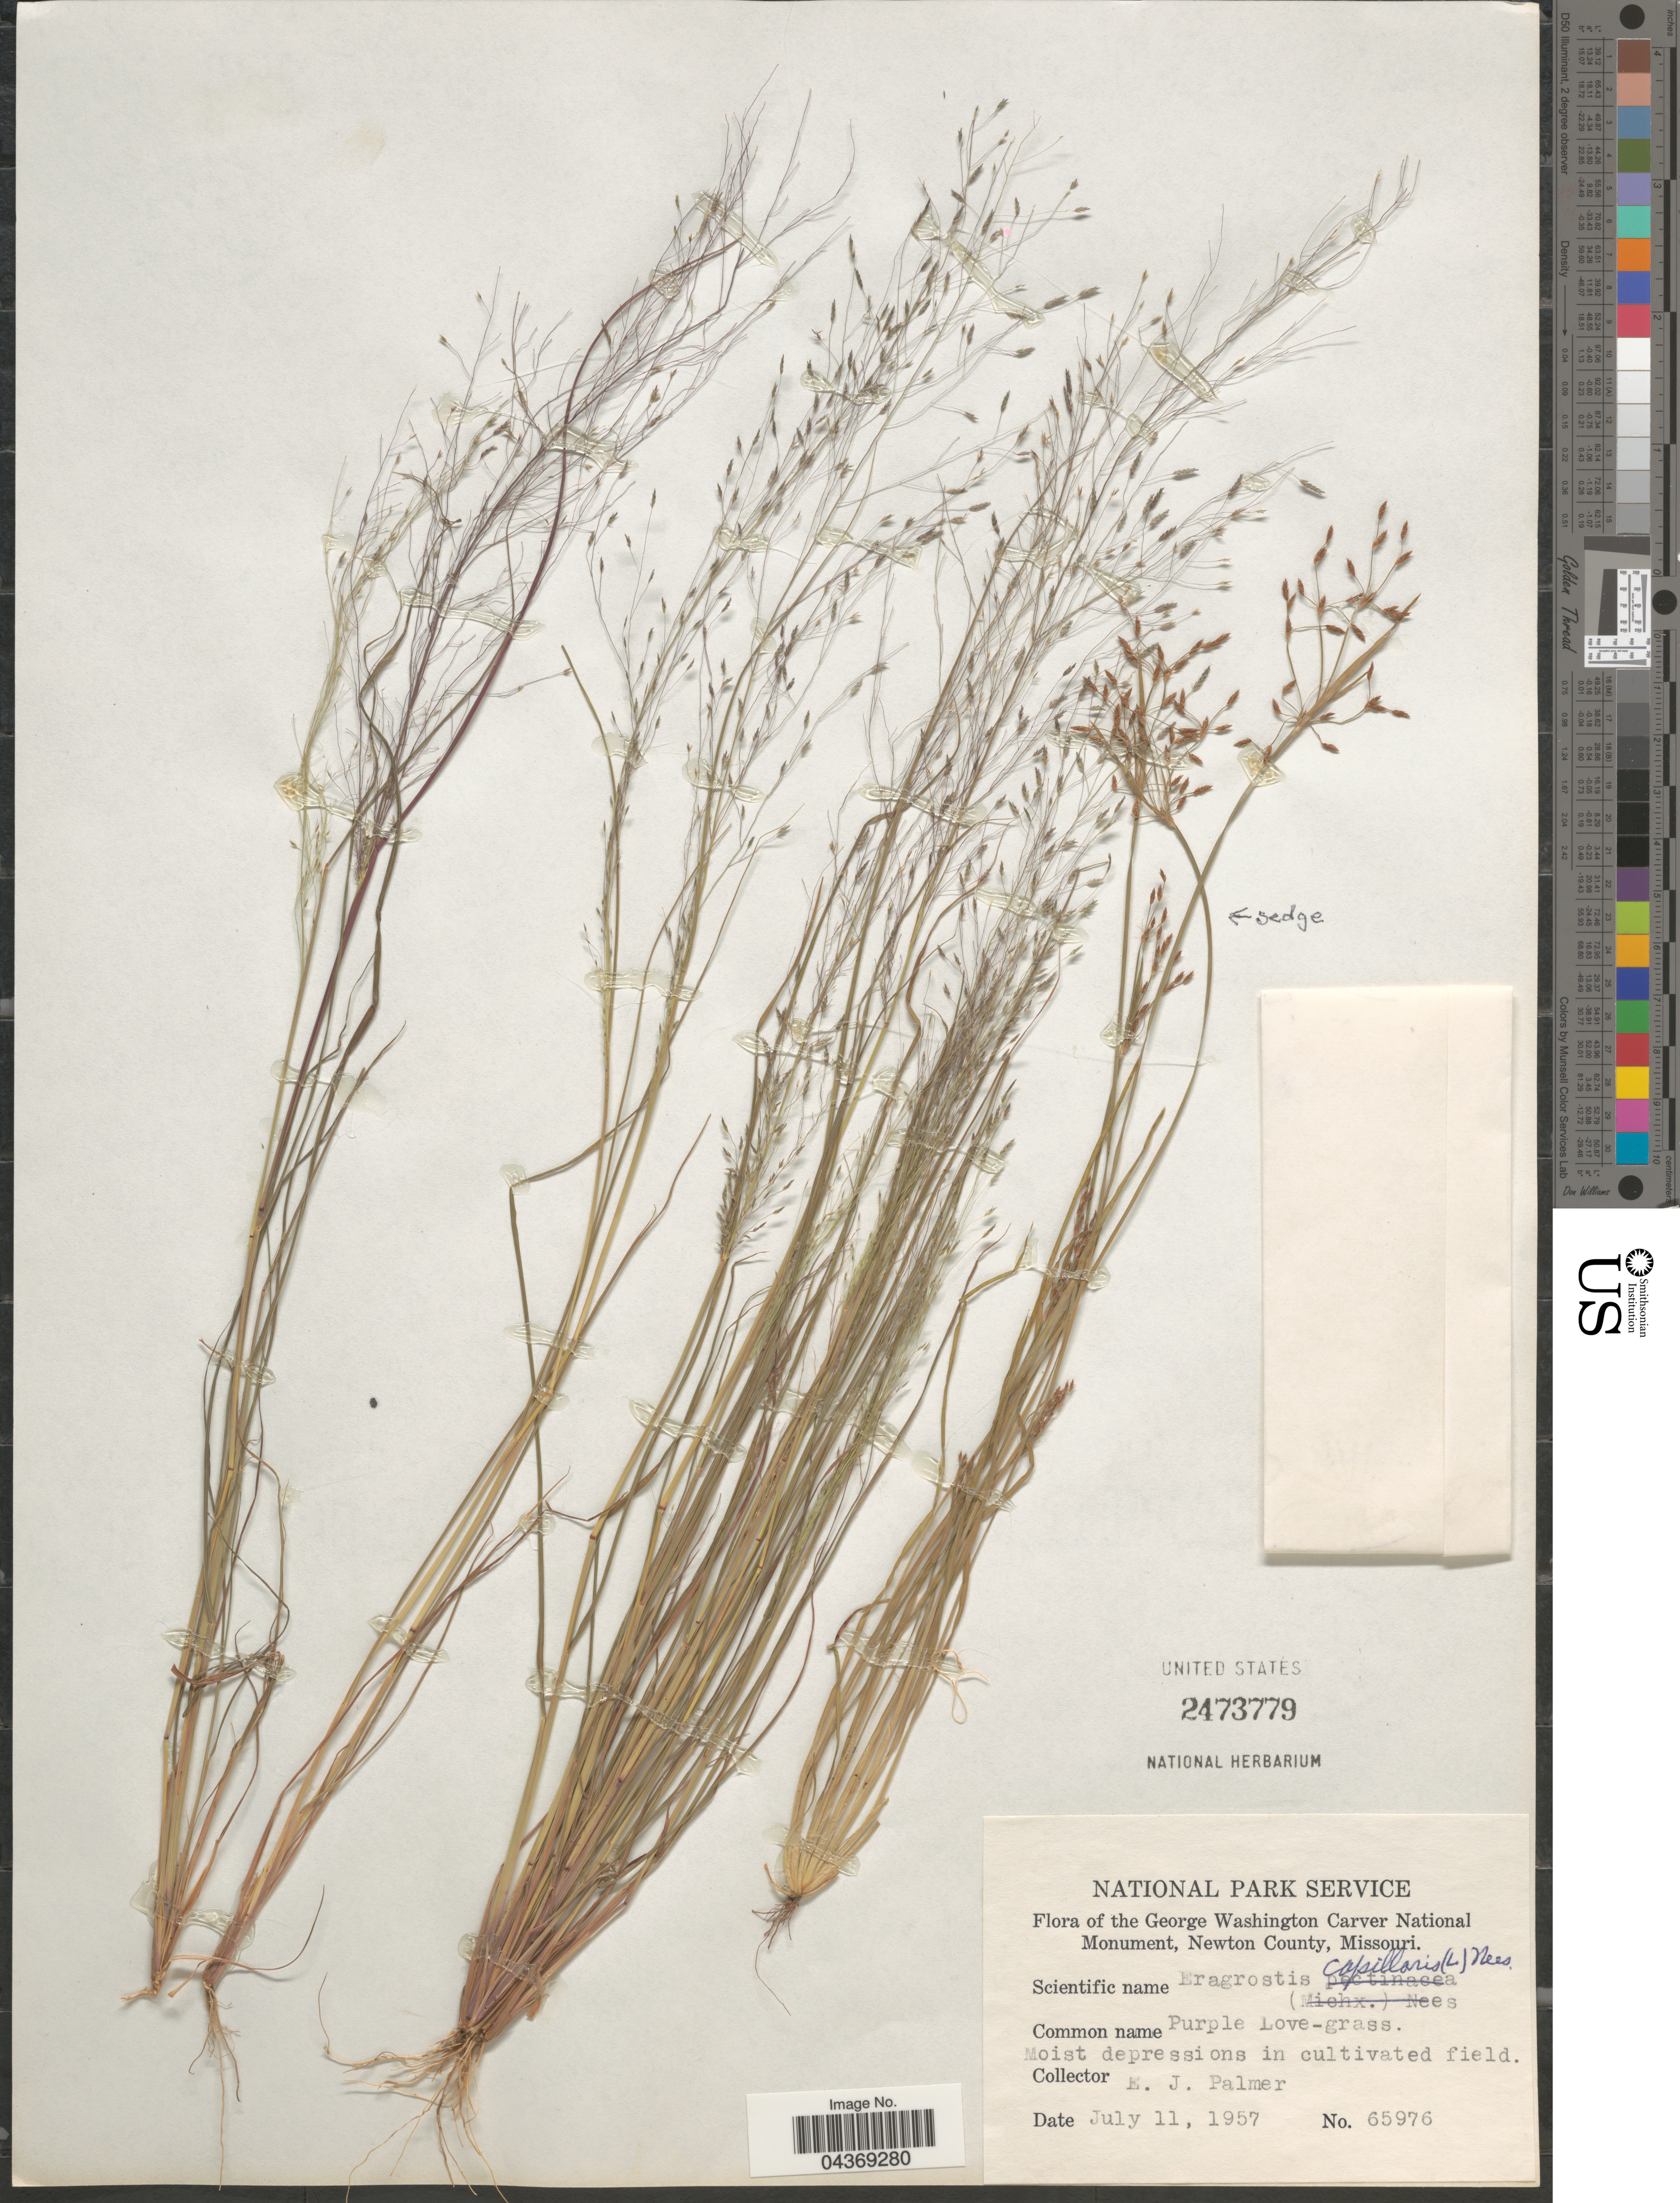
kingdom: Plantae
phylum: Tracheophyta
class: Liliopsida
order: Poales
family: Poaceae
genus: Eragrostis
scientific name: Eragrostis intermedia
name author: Hitchc.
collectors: E. J. Palmer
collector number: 65976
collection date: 1957-07-11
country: United States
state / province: Missouri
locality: George Washington Carver National Monument, Newton County.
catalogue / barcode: US 2473779